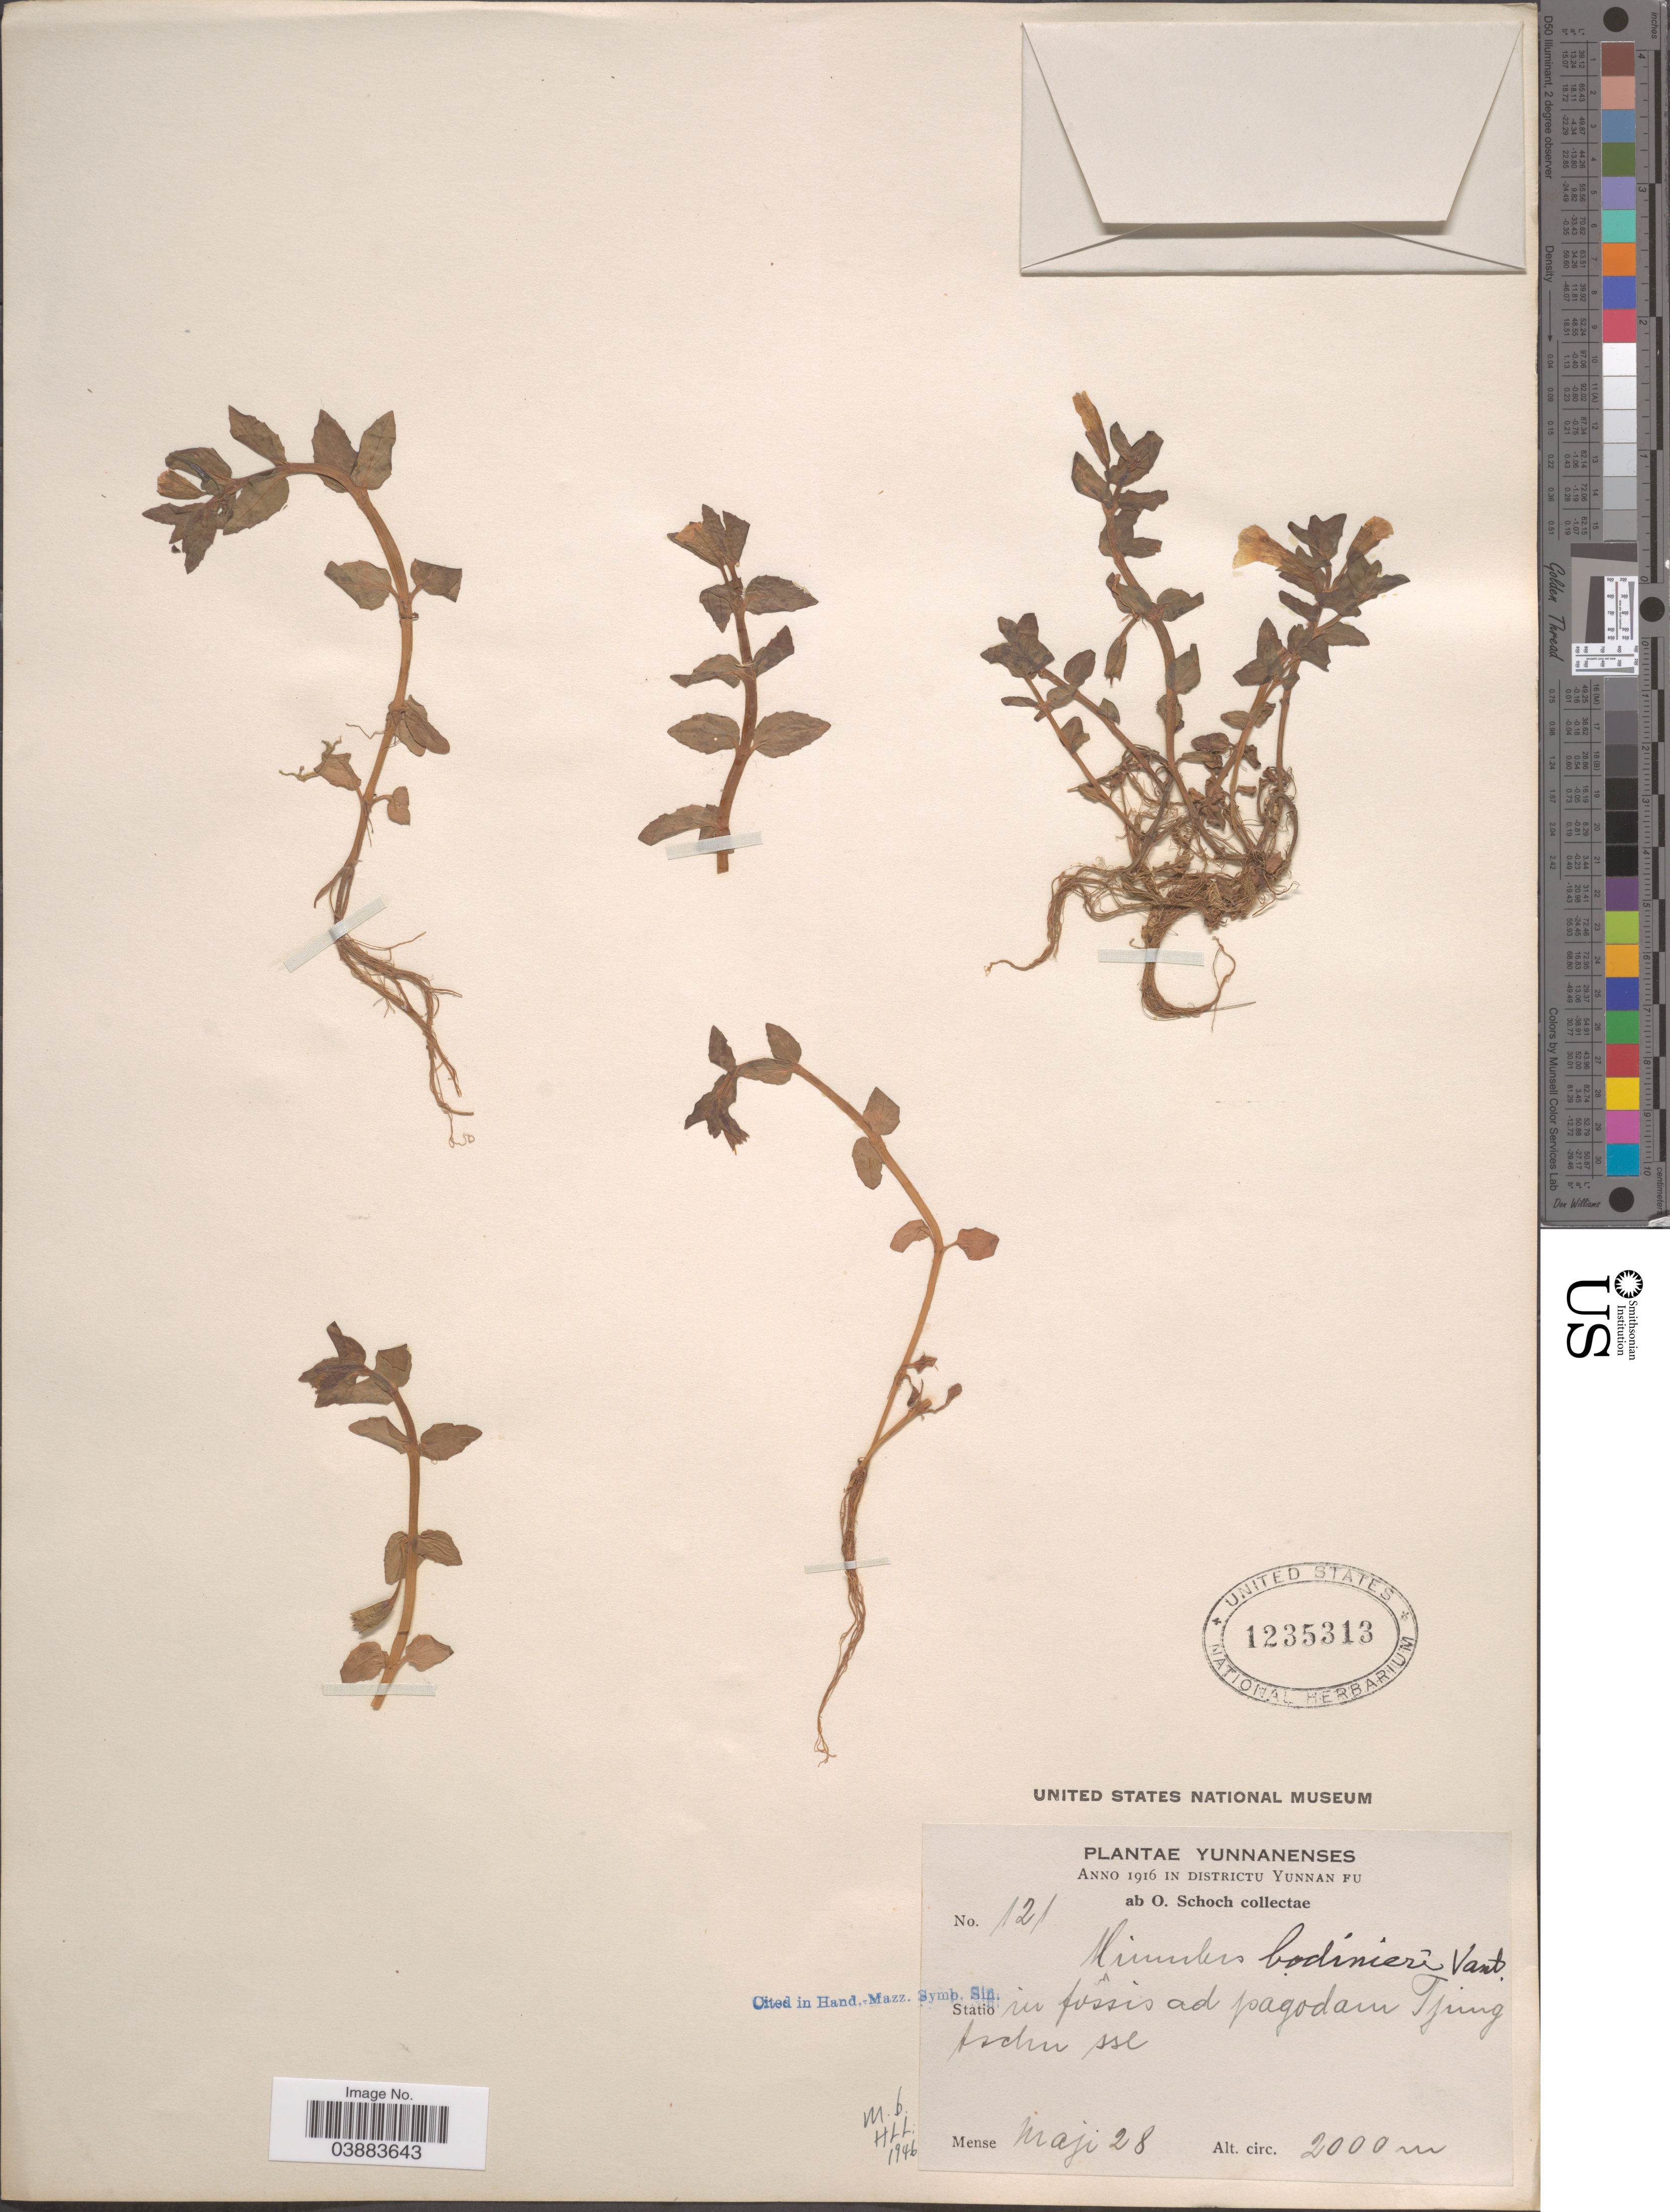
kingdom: Plantae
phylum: Tracheophyta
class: Magnoliopsida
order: Lamiales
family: Phrymaceae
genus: Mimulus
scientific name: Mimulus bodinieri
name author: Vaniot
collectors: O. Schoch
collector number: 121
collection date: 1916-05-28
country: China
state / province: Yunnan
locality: Statio: in fossis ad pagodam Tjung Aschn sse. [interpreted]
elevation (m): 2000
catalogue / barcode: US 1235313